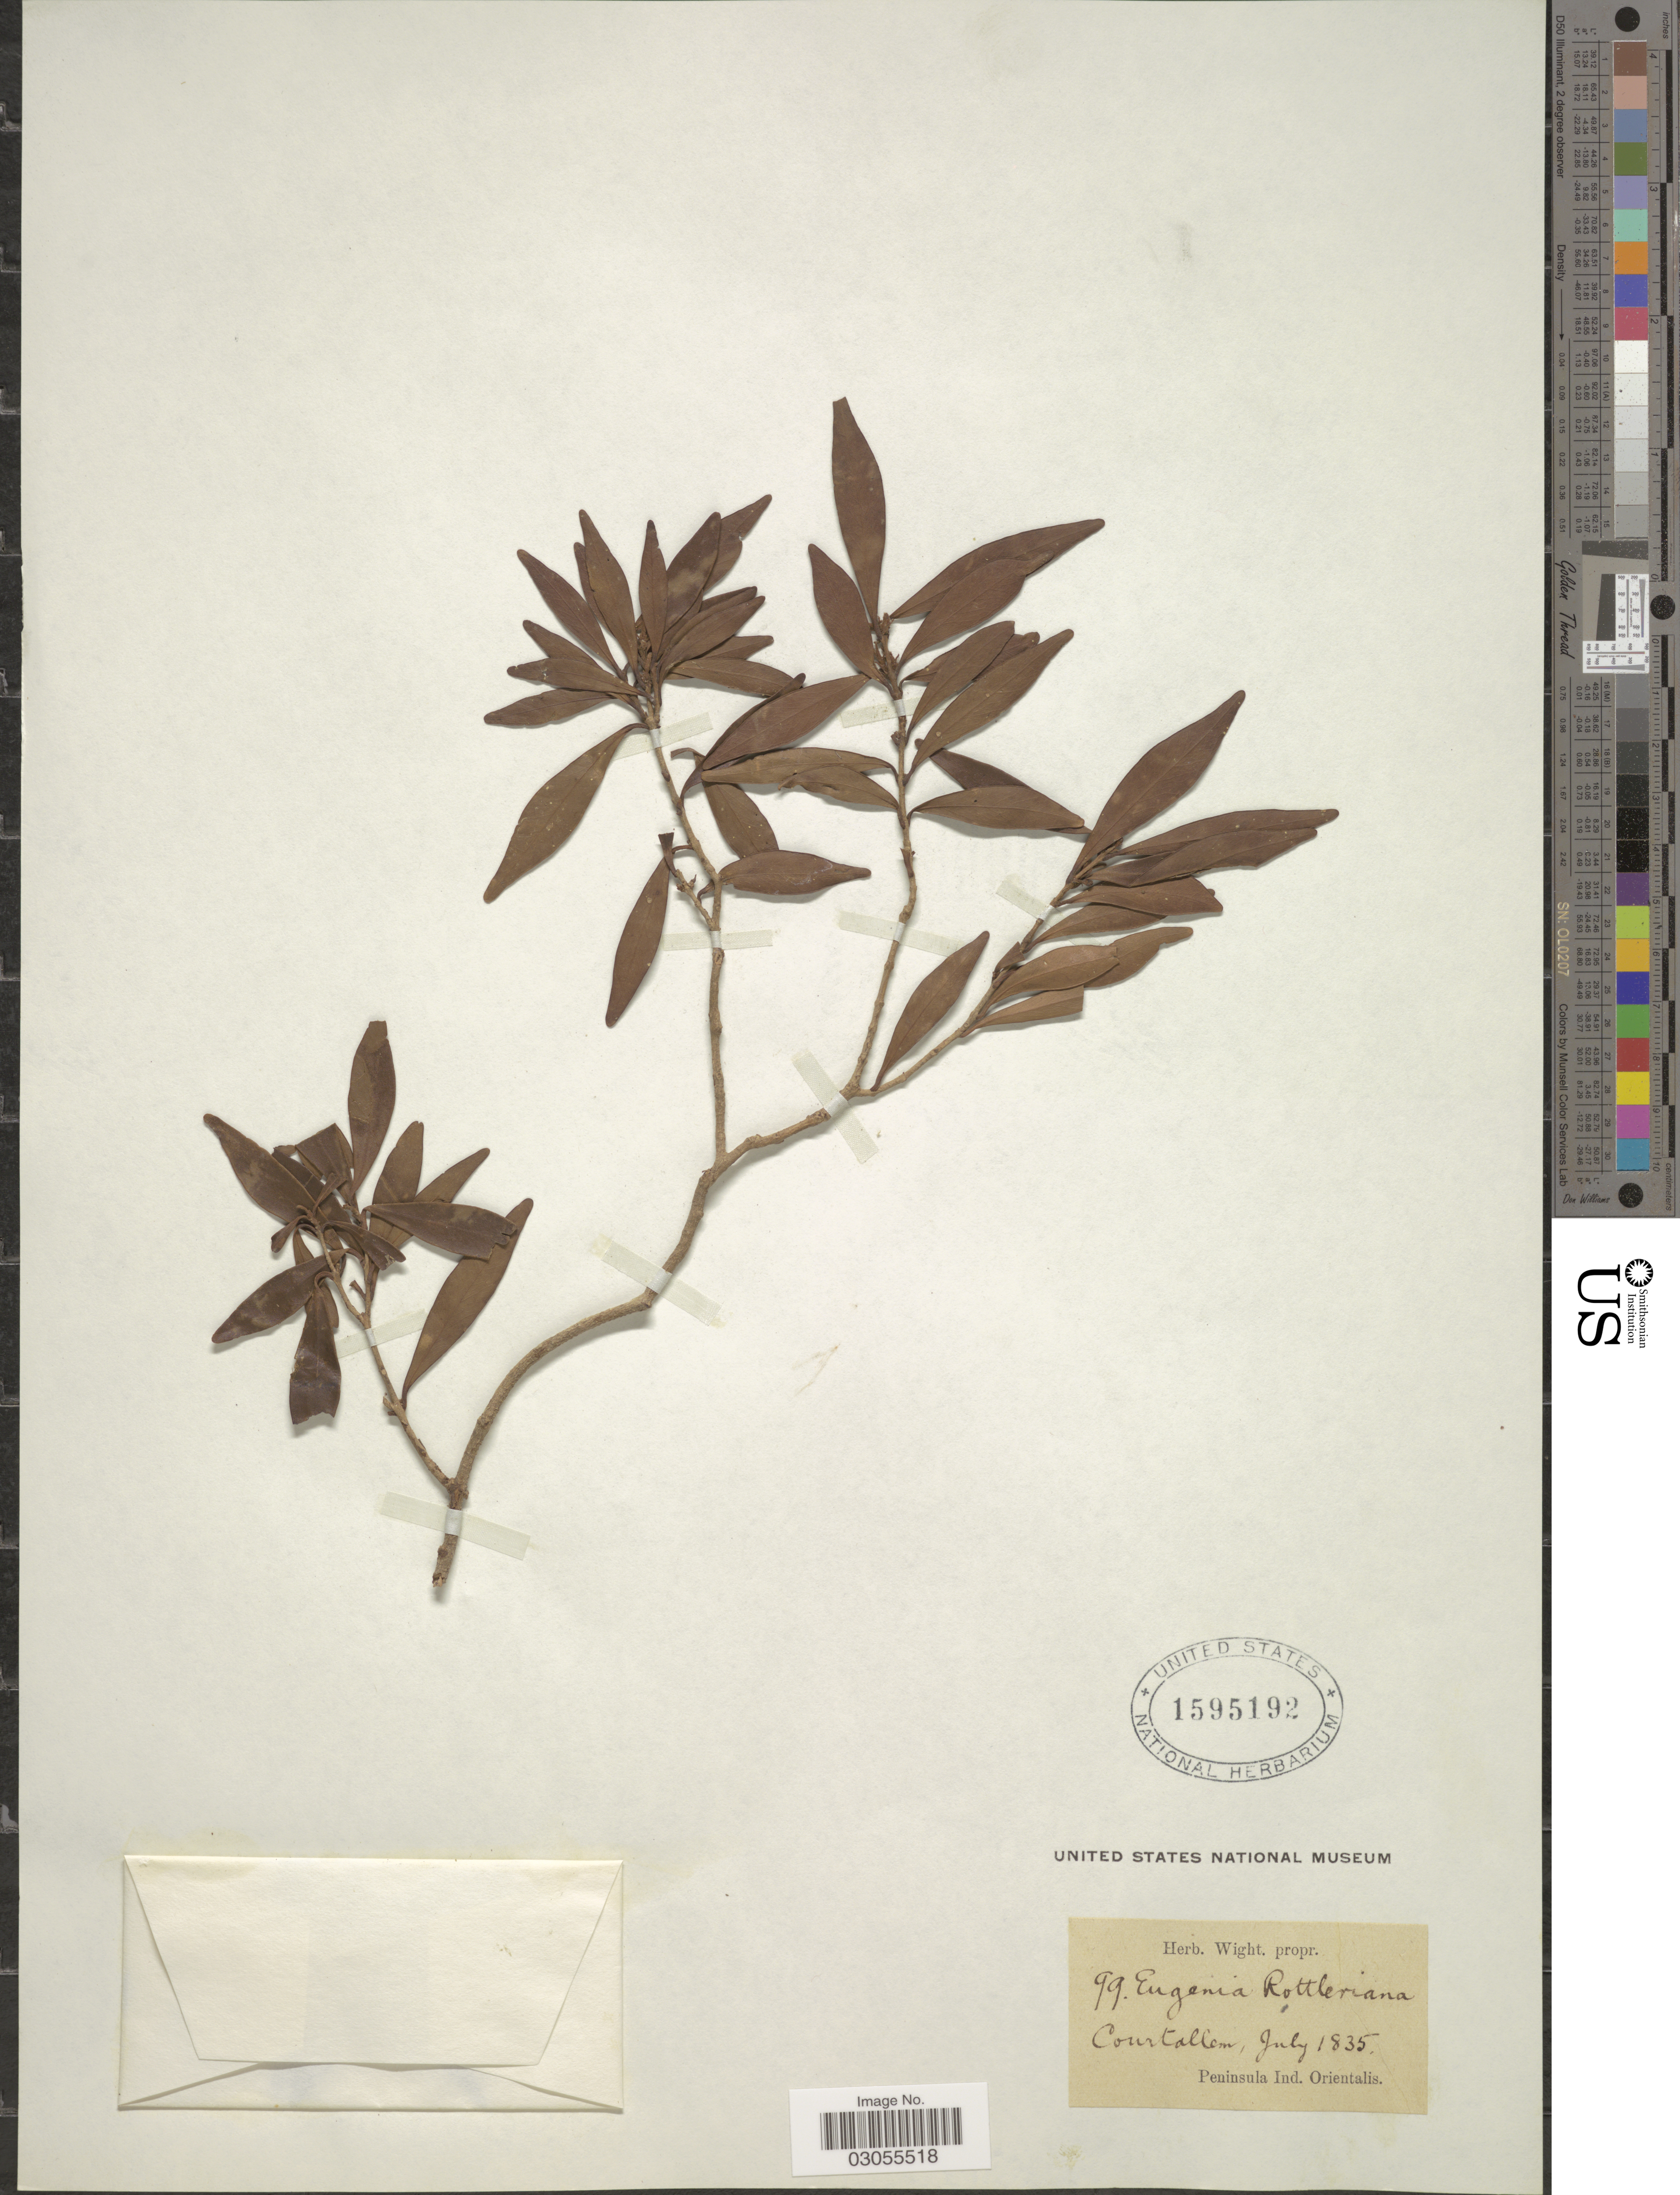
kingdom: Plantae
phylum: Tracheophyta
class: Magnoliopsida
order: Myrtales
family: Myrtaceae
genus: Eugenia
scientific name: Eugenia rottleriana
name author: Wight & Arn.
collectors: Ex herb. Wight. propr.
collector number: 99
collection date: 1835-07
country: India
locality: Courtallem. Peninsula Ind. Orientalis.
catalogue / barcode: US 1595192